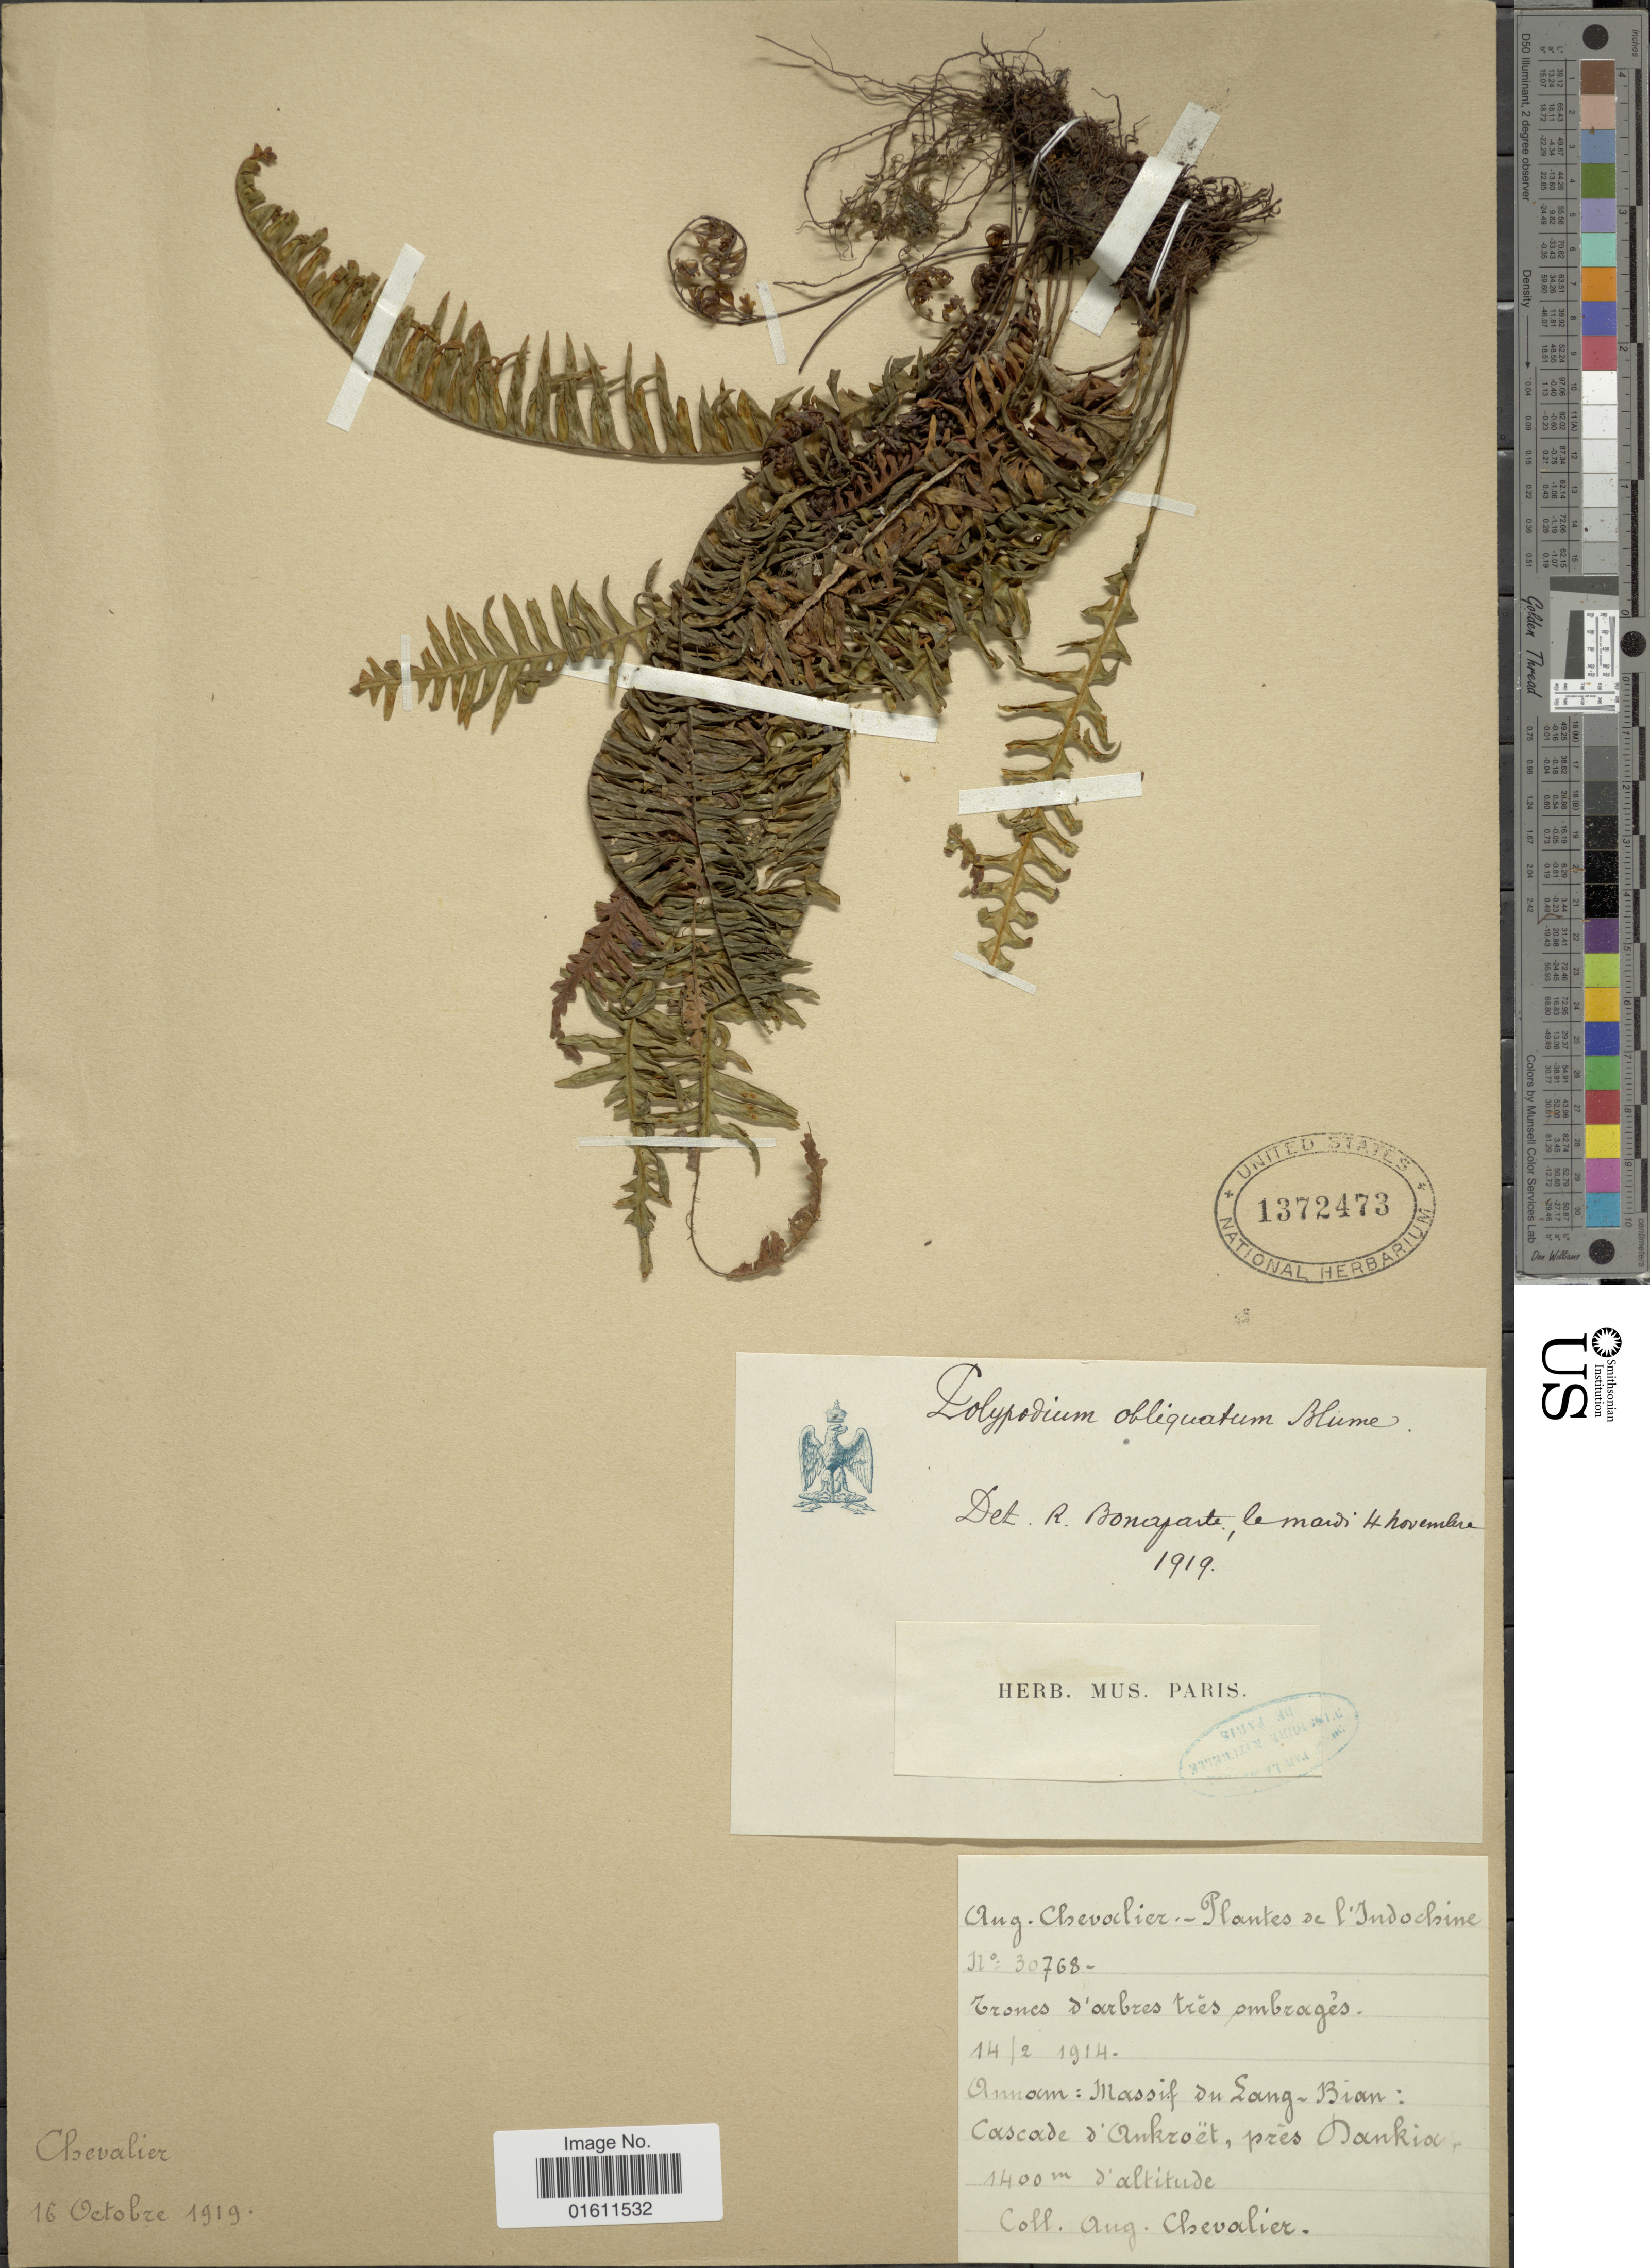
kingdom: Plantae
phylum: Tracheophyta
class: Polypodiopsida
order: Polypodiales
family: Polypodiaceae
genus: Prosaptia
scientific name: Prosaptia obliquata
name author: (Blume) Mett.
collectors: A. J. Chevalier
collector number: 30768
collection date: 1914-02-14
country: Vietnam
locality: Indochina, Annam: Massif du Lang-Bian: Cascade d'Ankroët, pres Dankia.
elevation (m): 1400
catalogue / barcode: US 1372473